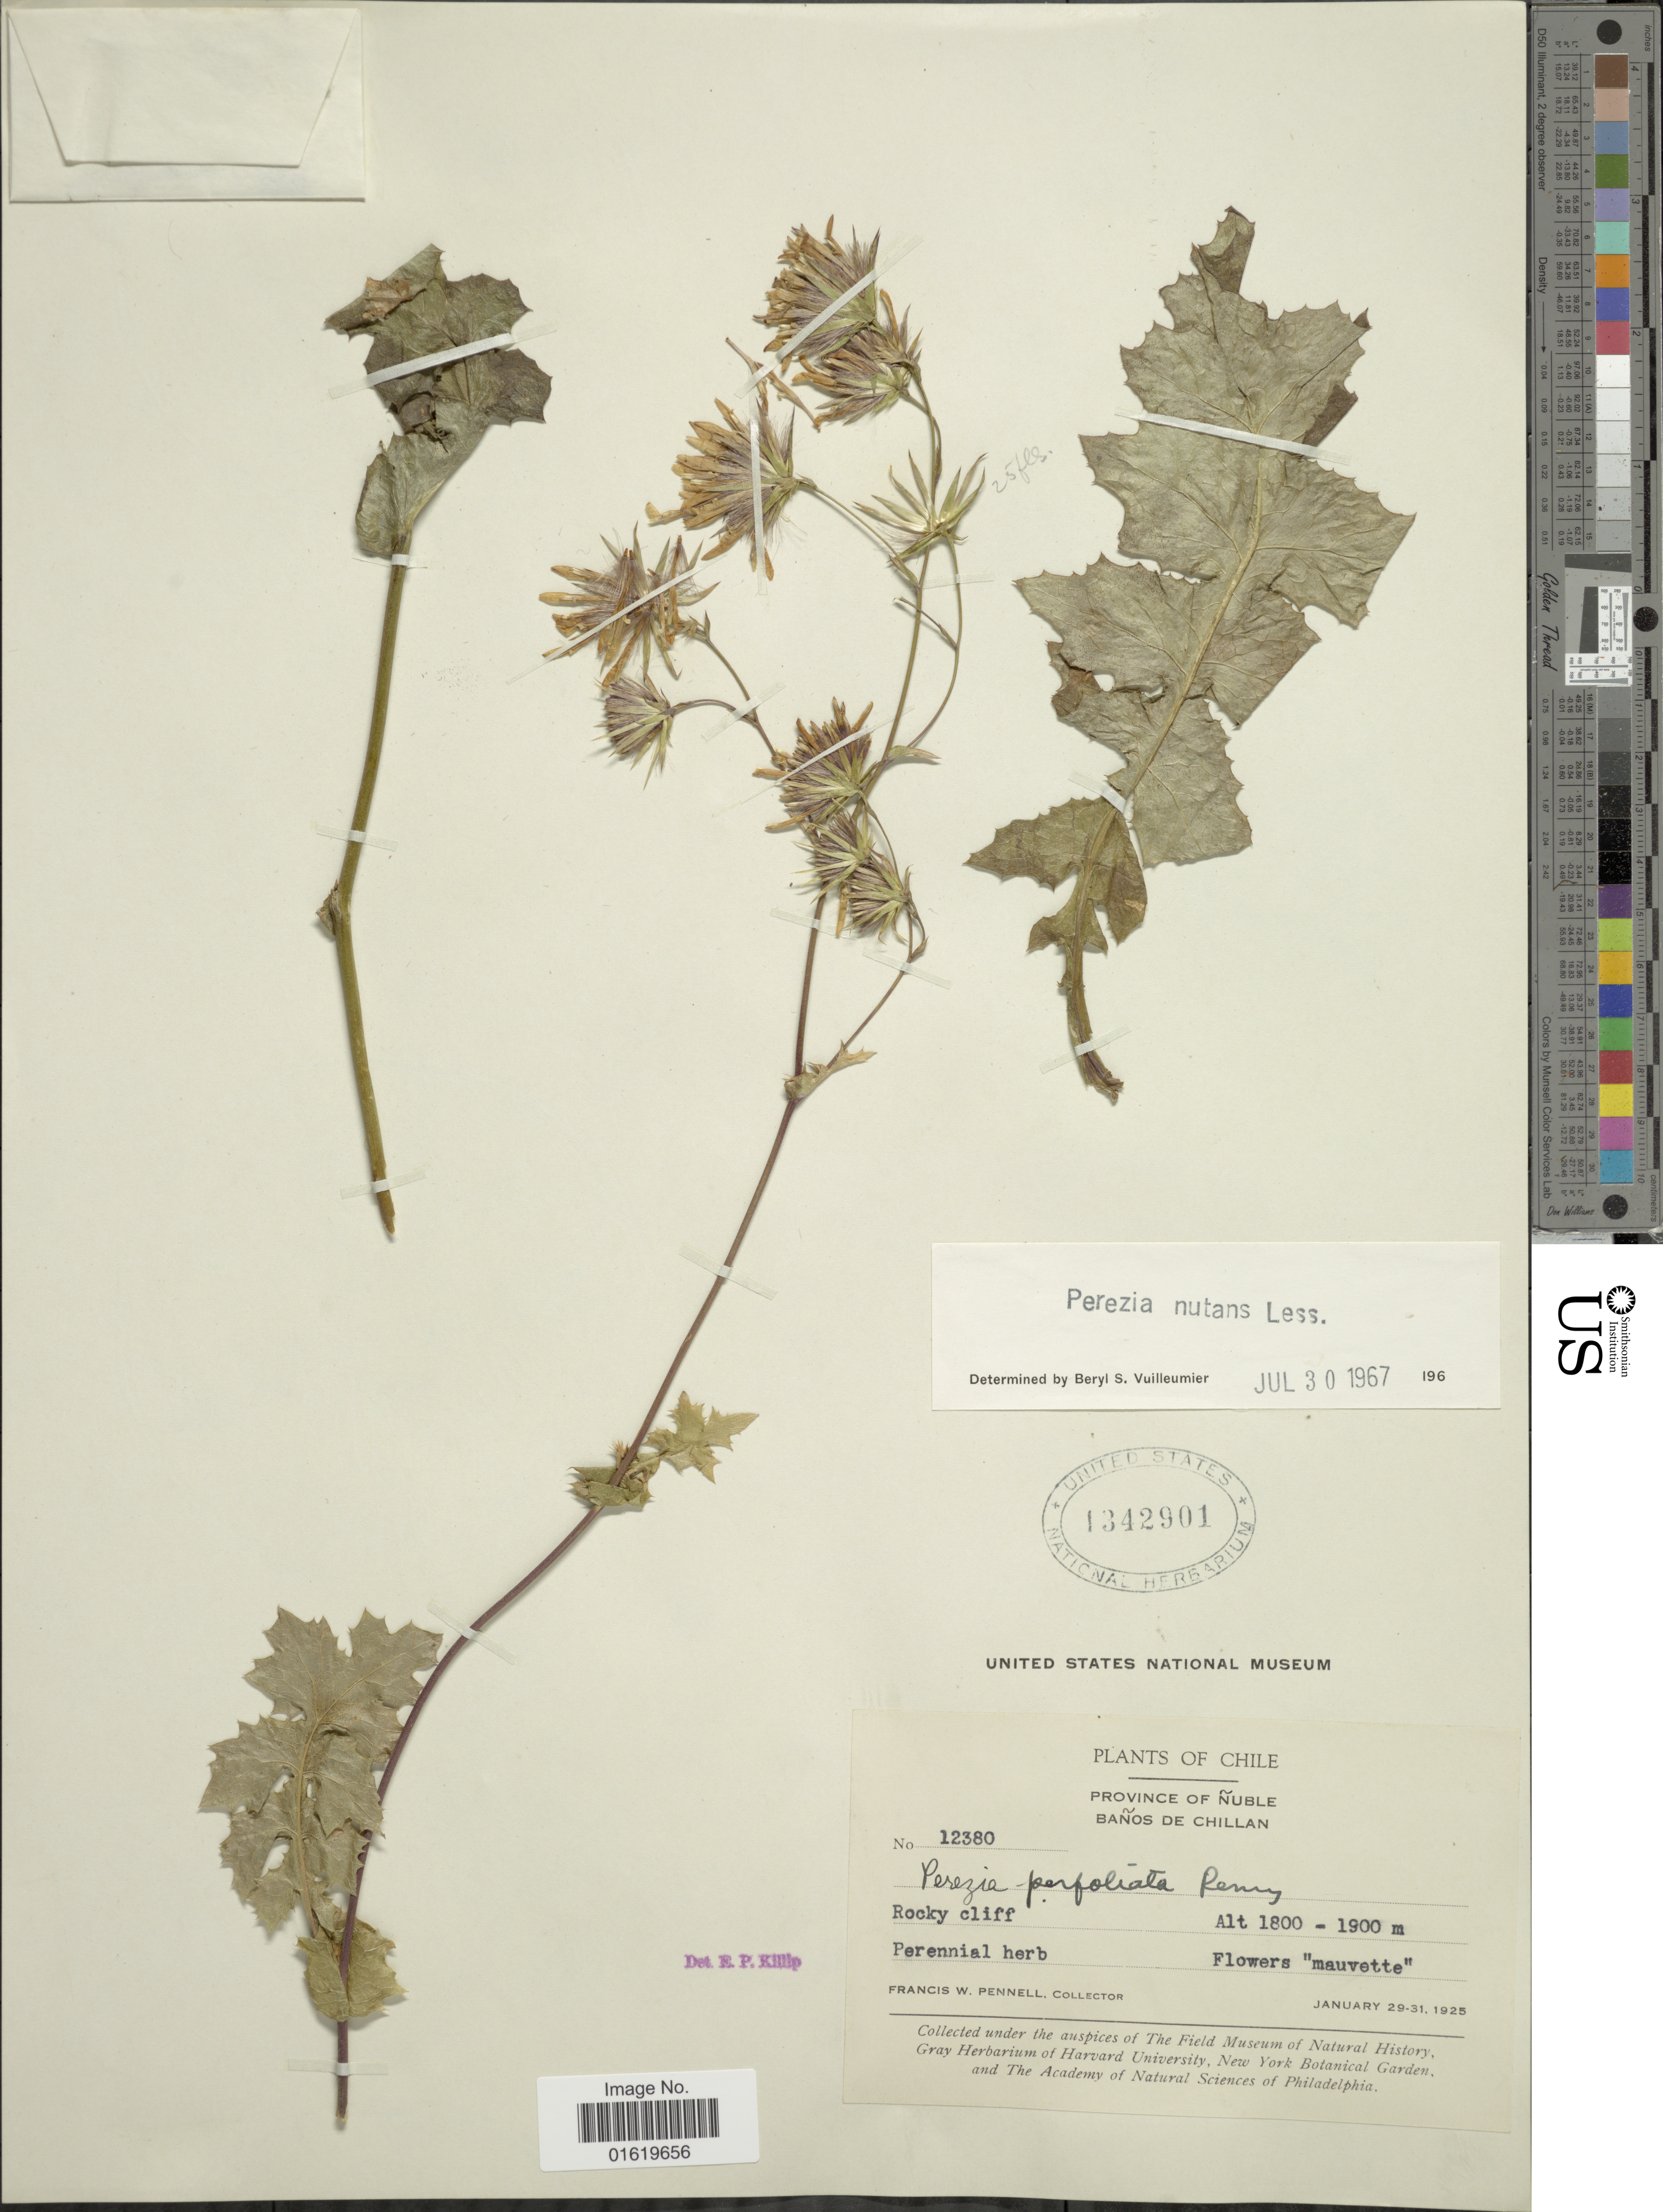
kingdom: Plantae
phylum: Tracheophyta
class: Magnoliopsida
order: Asterales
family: Asteraceae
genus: Perezia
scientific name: Perezia nutans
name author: Less.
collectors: F. W. Pennell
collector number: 12380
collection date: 1925-01-29/1925-01-31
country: Chile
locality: Province of Nuble. Baños de Chillan.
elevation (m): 1800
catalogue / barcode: US 1342901